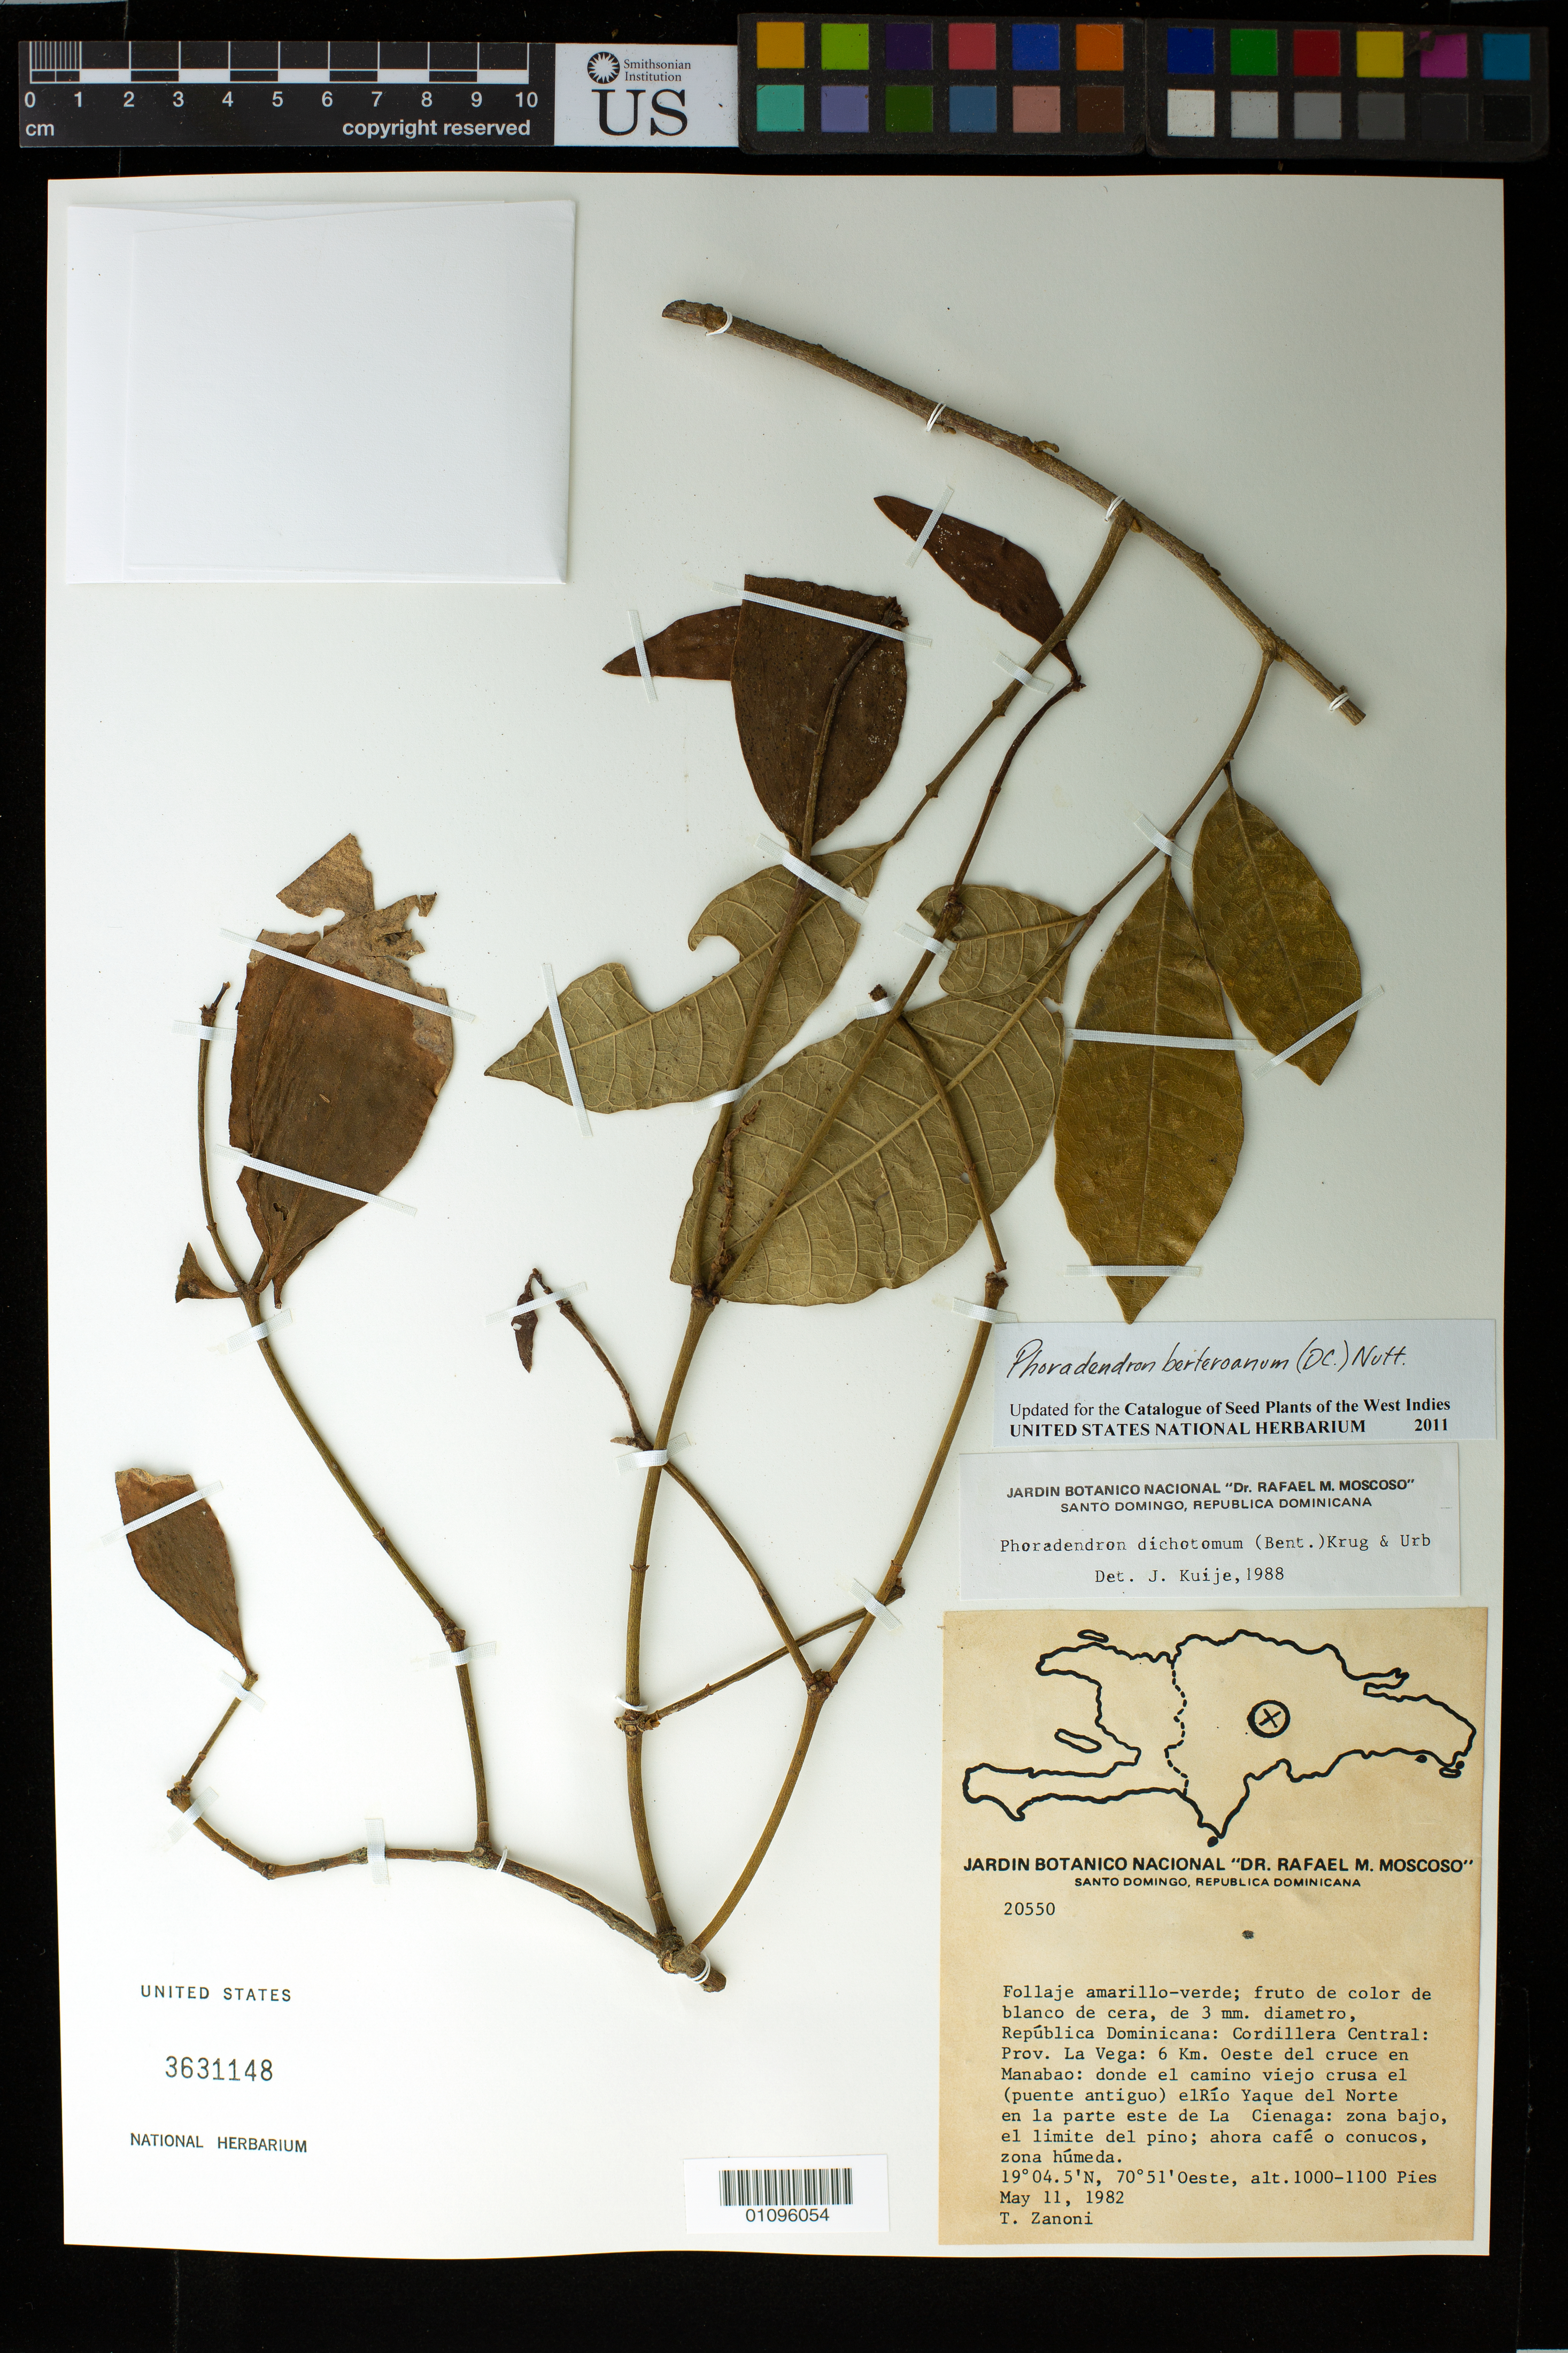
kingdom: Plantae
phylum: Tracheophyta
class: Magnoliopsida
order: Santalales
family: Viscaceae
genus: Phoradendron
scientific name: Phoradendron berteroanum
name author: (DC.) Nutt.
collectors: T. A. Zanoni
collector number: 20550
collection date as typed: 11 May 1982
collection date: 1982-05-11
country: Dominican Republic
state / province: La Vega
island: Hispaniola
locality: Cordillera Central, 6 km oeste del cruce en Manabao, donde el camino viejo cursa el (puente antiguo) el Río Yaque del Norte en la parte este de La Cienaga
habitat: Zona bajo, el limite del pino; ahora café o conucos, zona húmeda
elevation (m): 305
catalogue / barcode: US 3631148